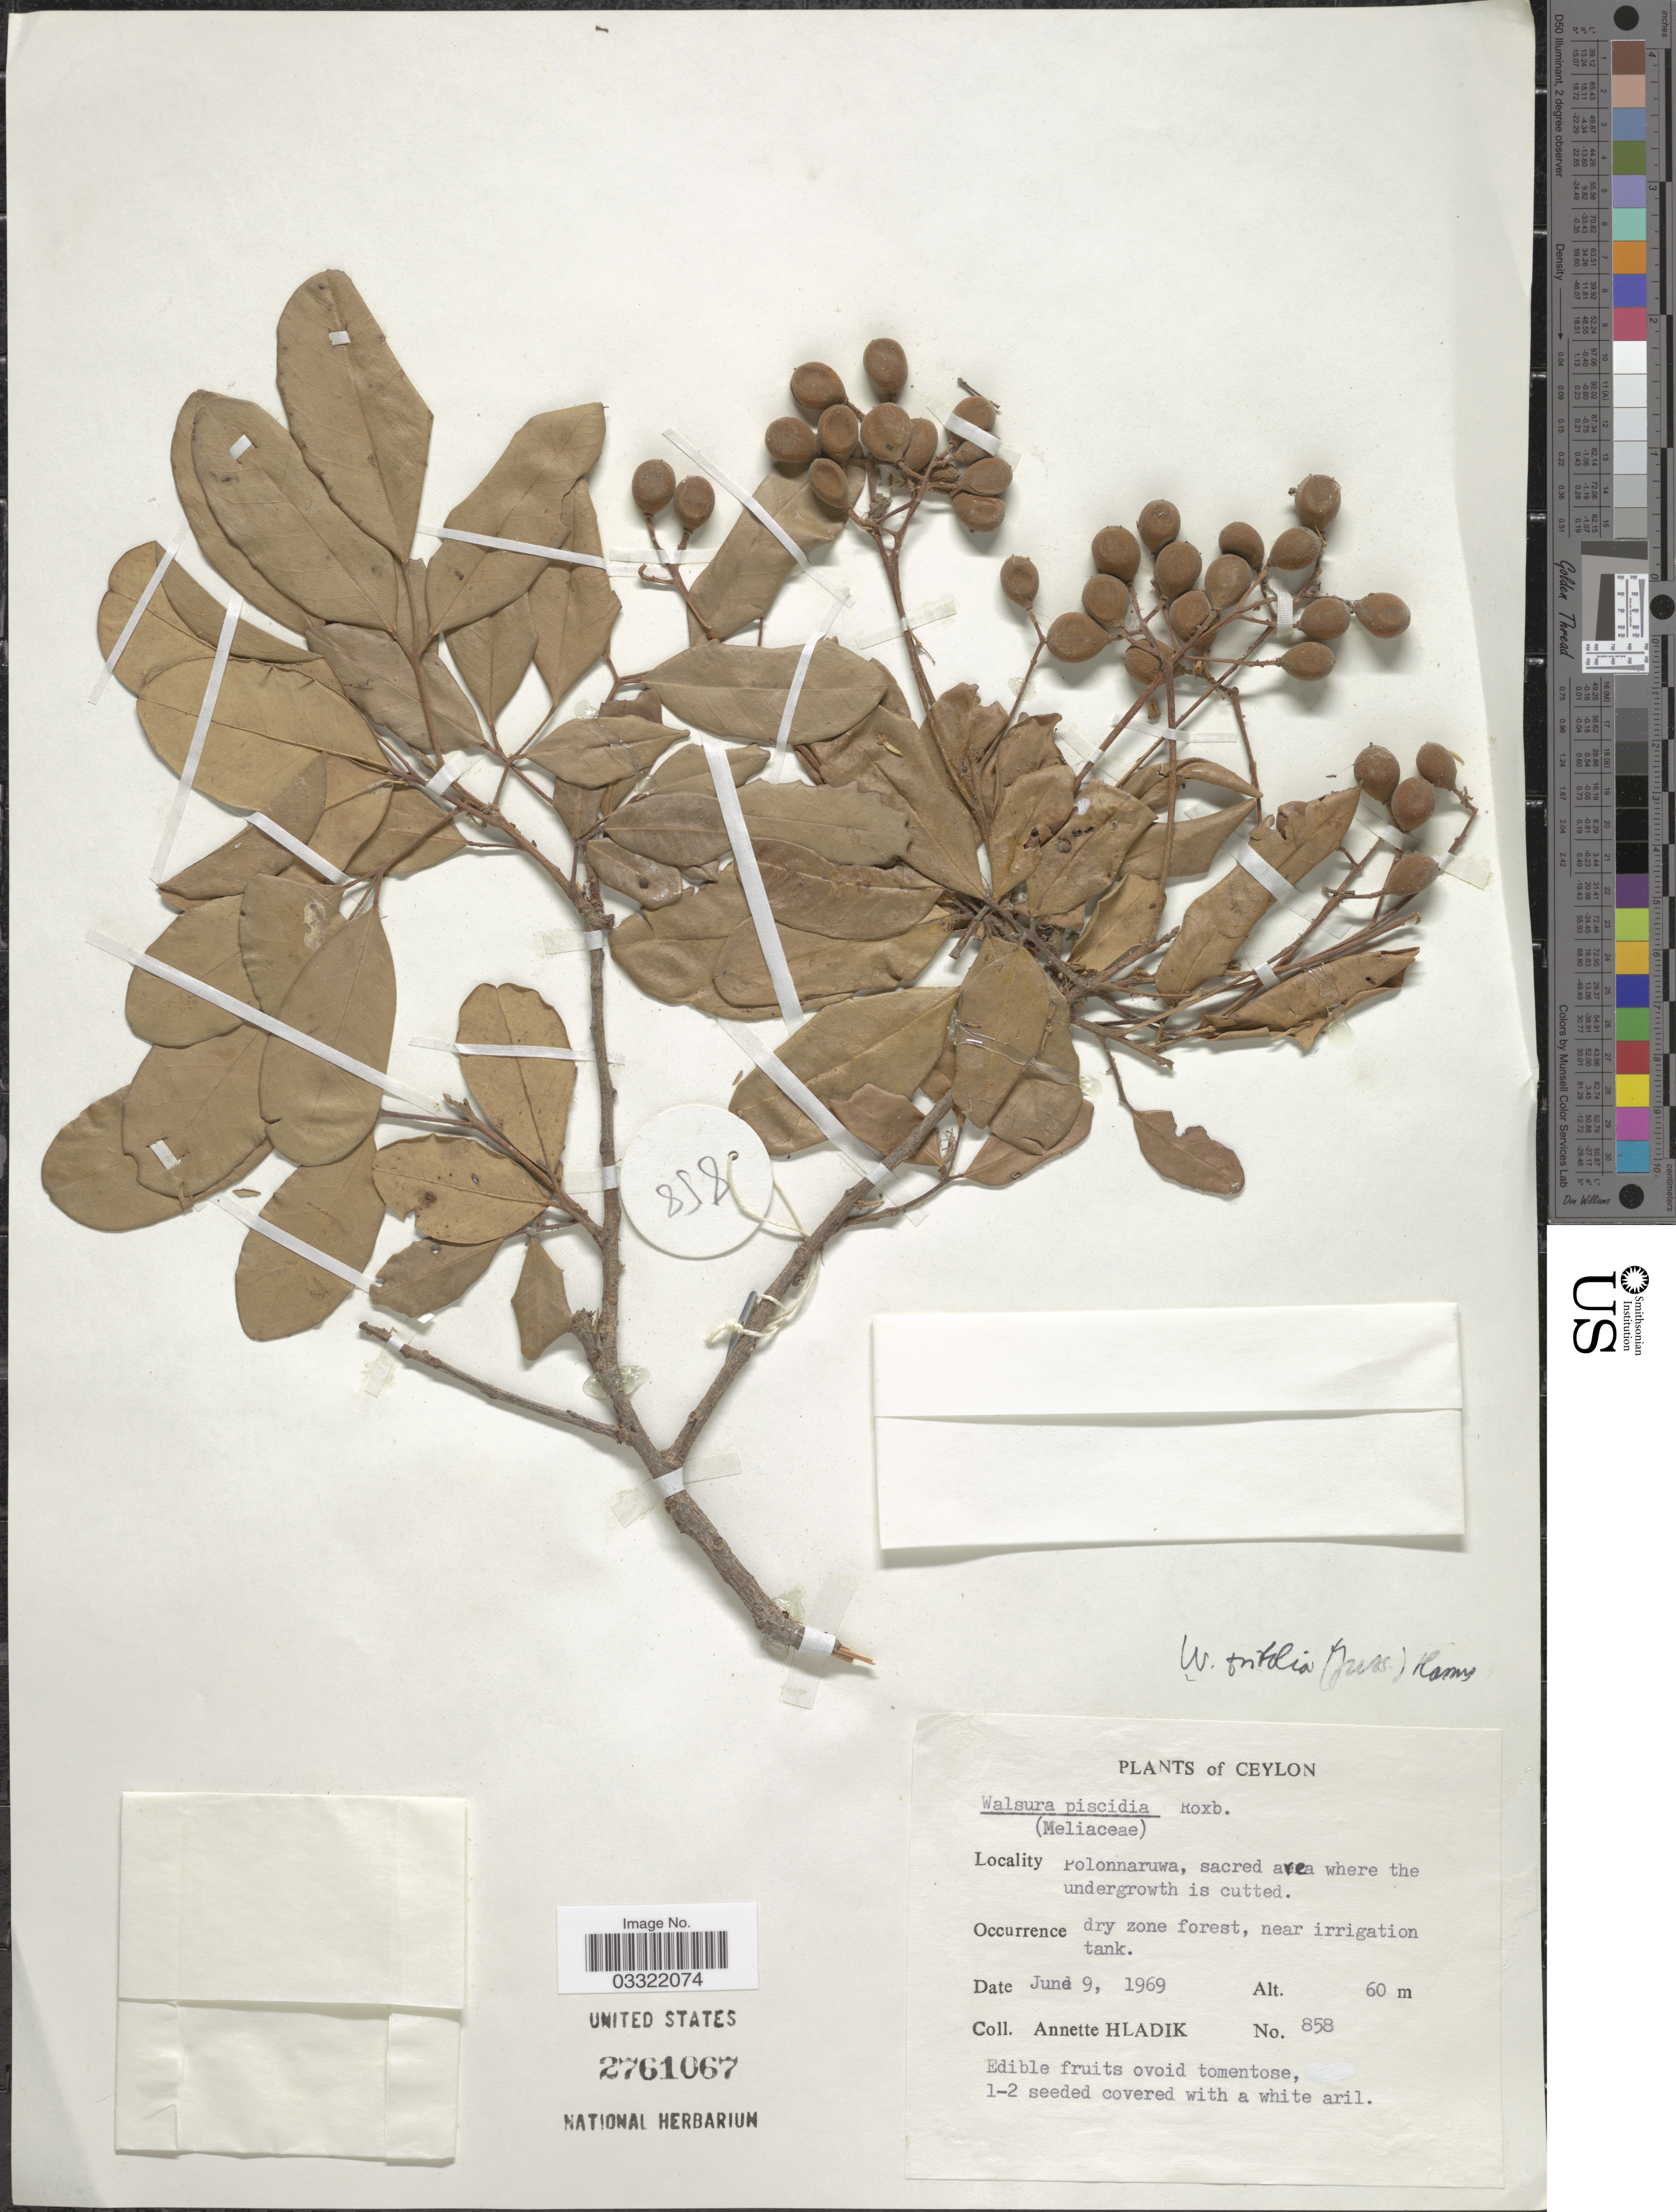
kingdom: Plantae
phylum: Tracheophyta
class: Magnoliopsida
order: Sapindales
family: Meliaceae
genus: Walsura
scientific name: Walsura trifoliolata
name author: (A. Juss.) Harms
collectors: A. Hladik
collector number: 858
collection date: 1969-06-09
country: Sri Lanka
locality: Ceylon, Polonnaruwa.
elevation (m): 60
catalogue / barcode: US 2761067